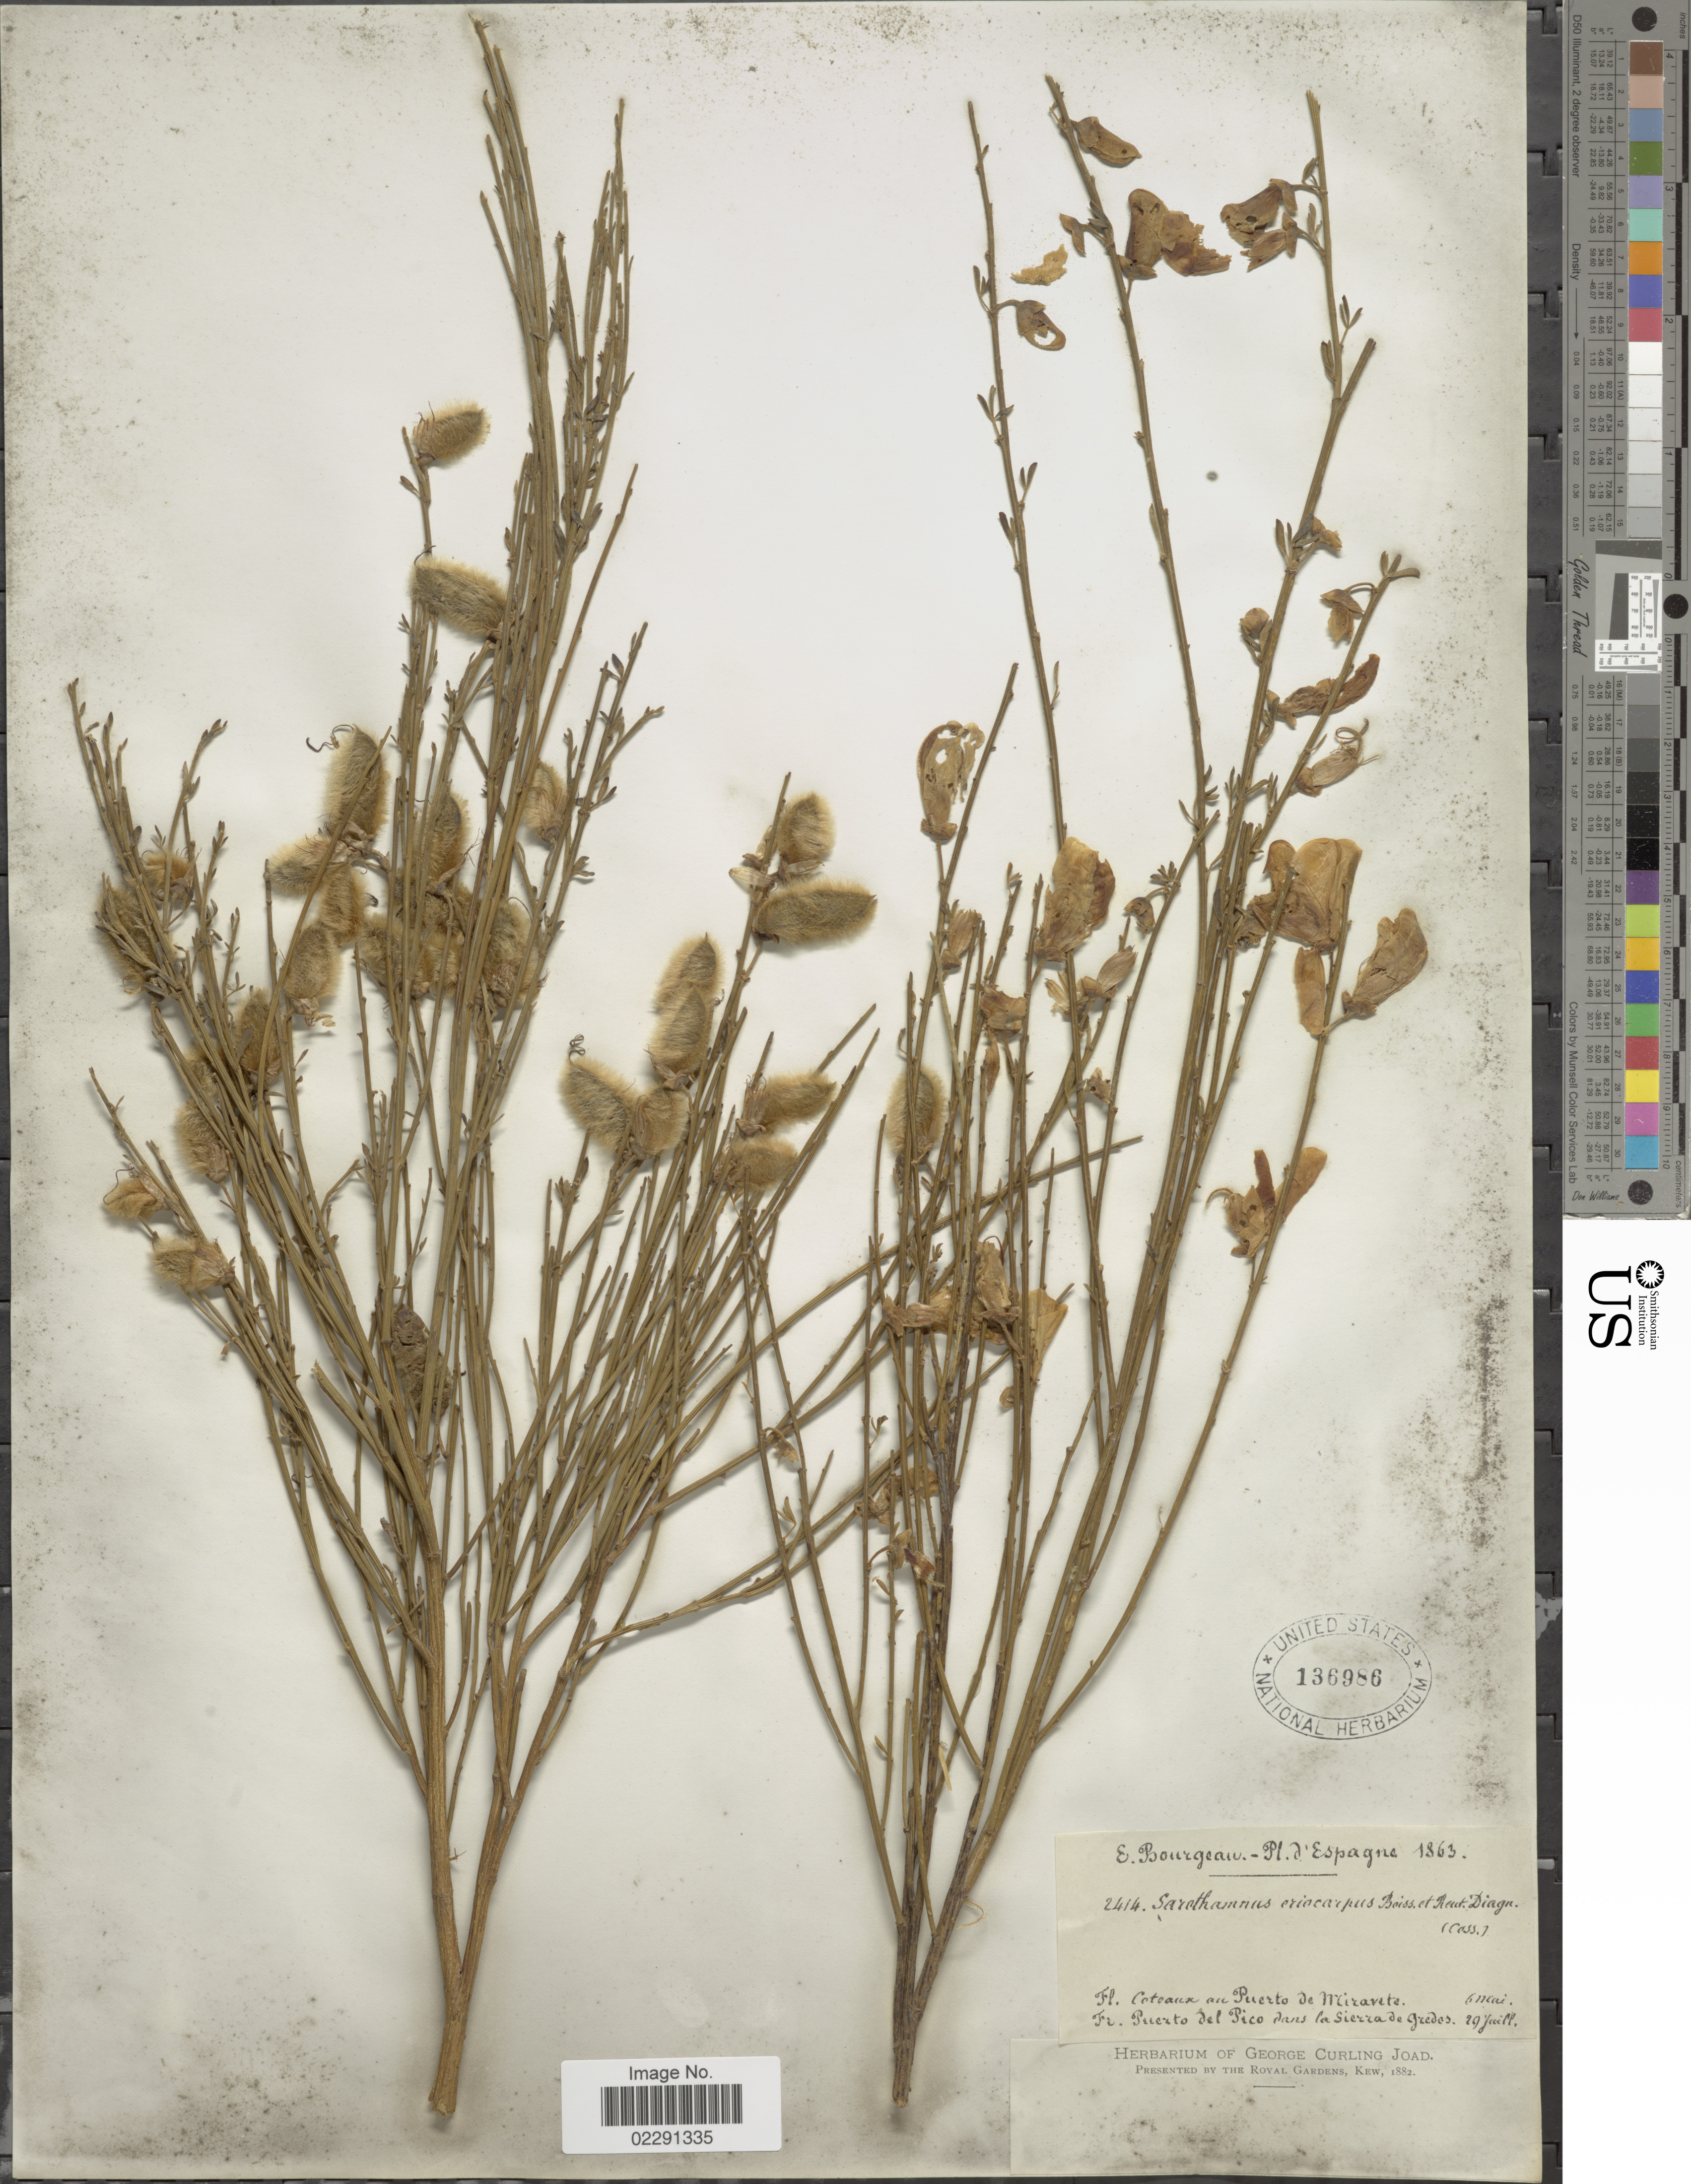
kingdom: Plantae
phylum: Tracheophyta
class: Magnoliopsida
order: Fabales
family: Fabaceae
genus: Cytisus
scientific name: Cytisus striatus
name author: (Hill) Rothm.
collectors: E. Bourgeau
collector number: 2414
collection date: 1863-05-06/1863-07-29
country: Spain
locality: D'Espagne, Fl. Coteaux au Puerto de Miravete, Fr. Puerto del Pico dans la Sierra de Gredos.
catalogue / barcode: US 136986